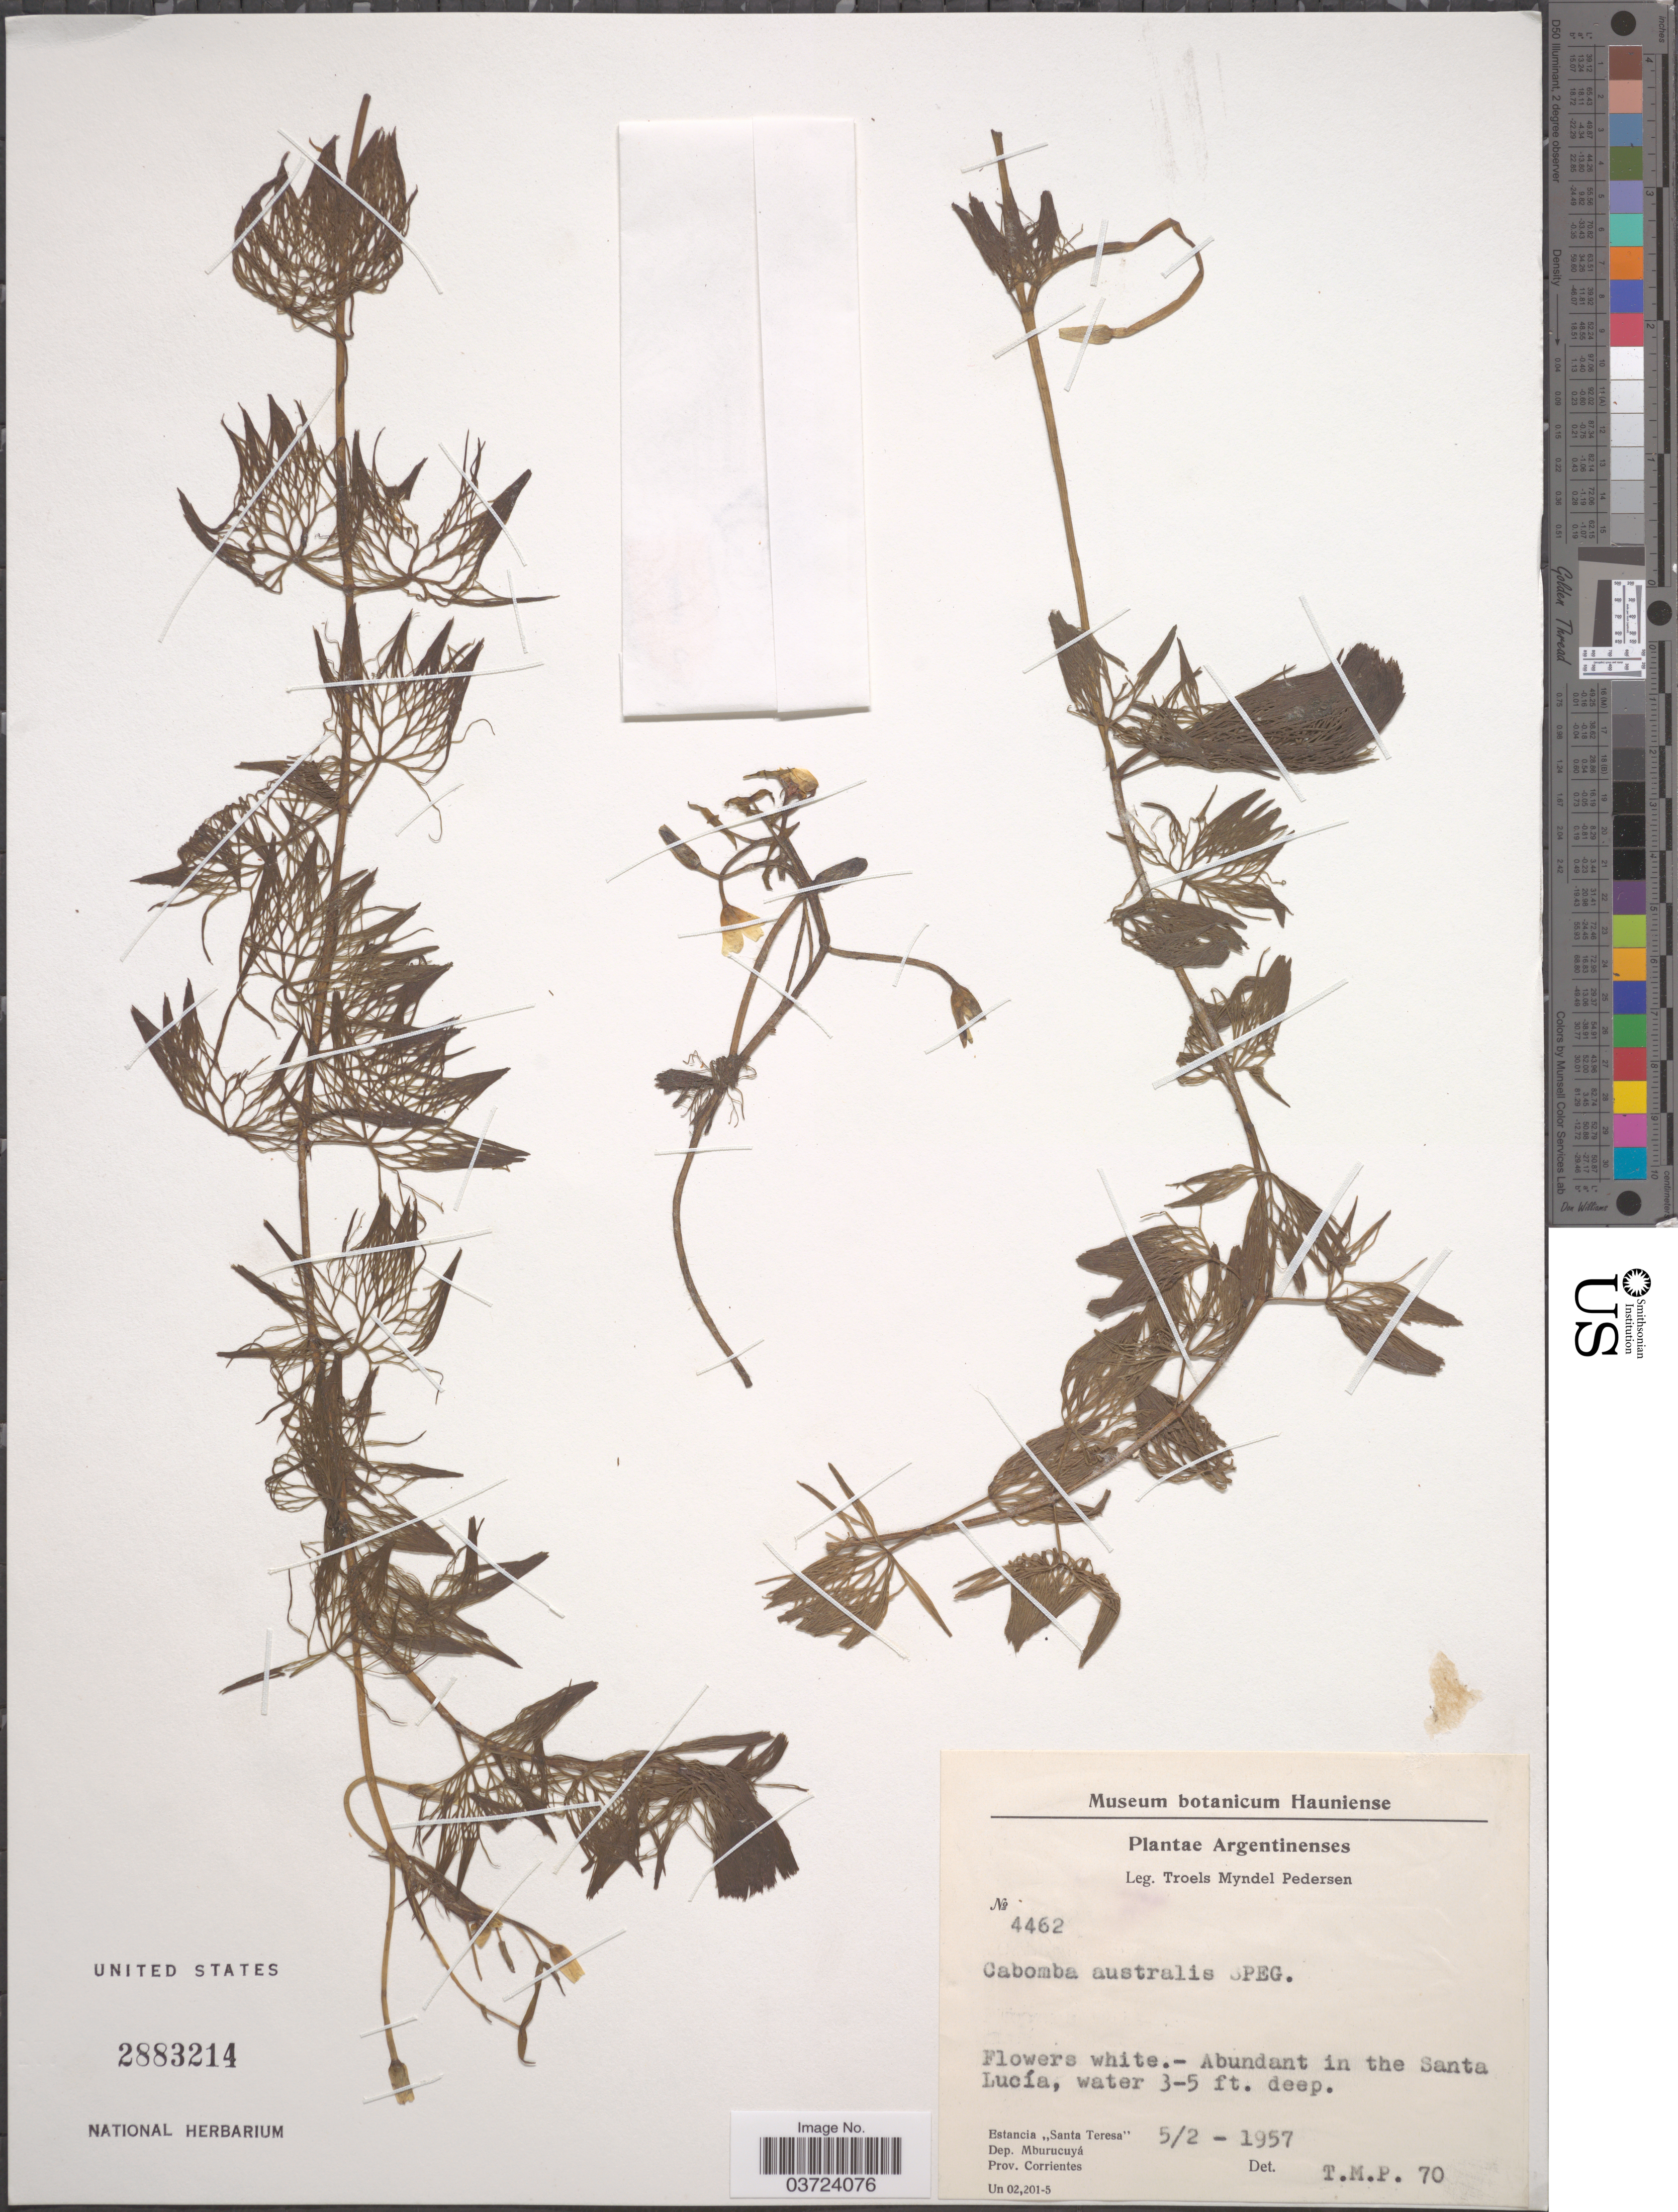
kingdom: Plantae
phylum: Tracheophyta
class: Magnoliopsida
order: Nymphaeales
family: Cabombaceae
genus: Cabomba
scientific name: Cabomba australis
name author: Speg.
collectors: T. Pederson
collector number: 4462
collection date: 1957-02-05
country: Argentina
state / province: Corrientes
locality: In the Santa Lucía. Estancia "Santa Teresa". Dep. Mburucuyá.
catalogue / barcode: US 2883214